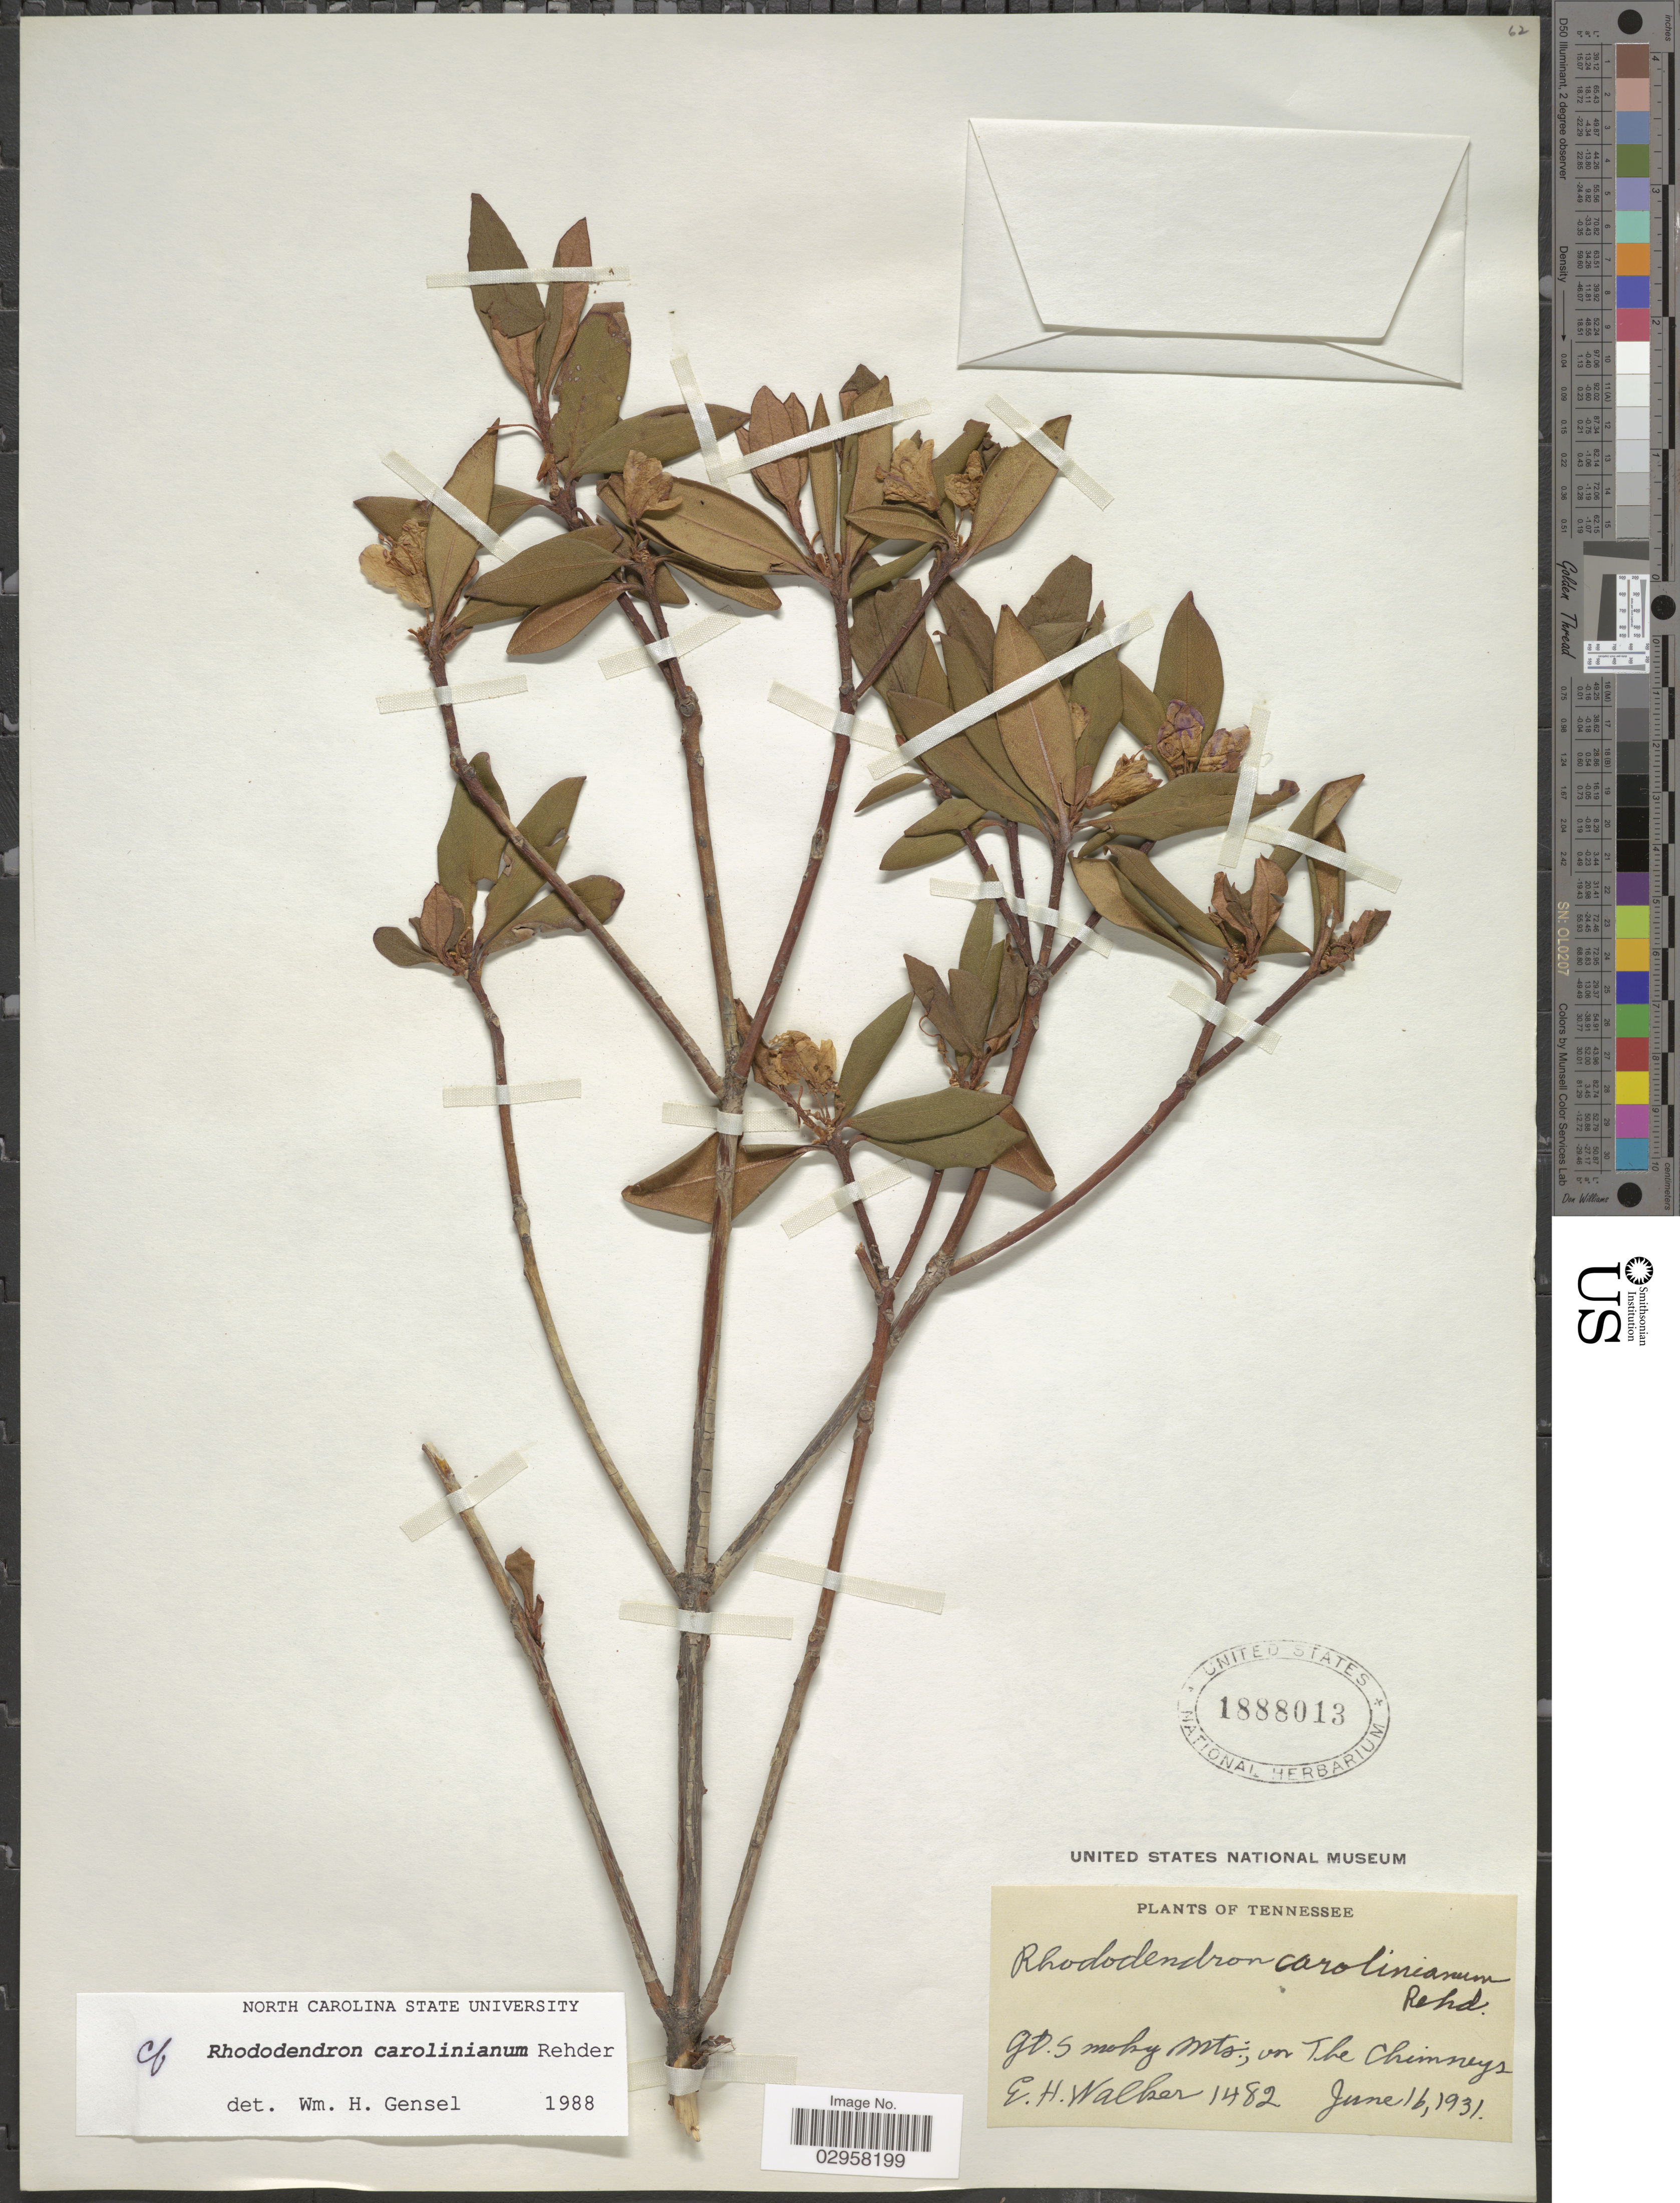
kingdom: Plantae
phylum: Tracheophyta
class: Magnoliopsida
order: Ericales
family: Ericaceae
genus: Rhododendron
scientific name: Rhododendron carolinianum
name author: Rehder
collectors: E. H. Walker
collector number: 1482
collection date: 1931-06-16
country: United States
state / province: Tennessee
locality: Gt. Smoky Mts.; on The Chimneys.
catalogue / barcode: US 1888013